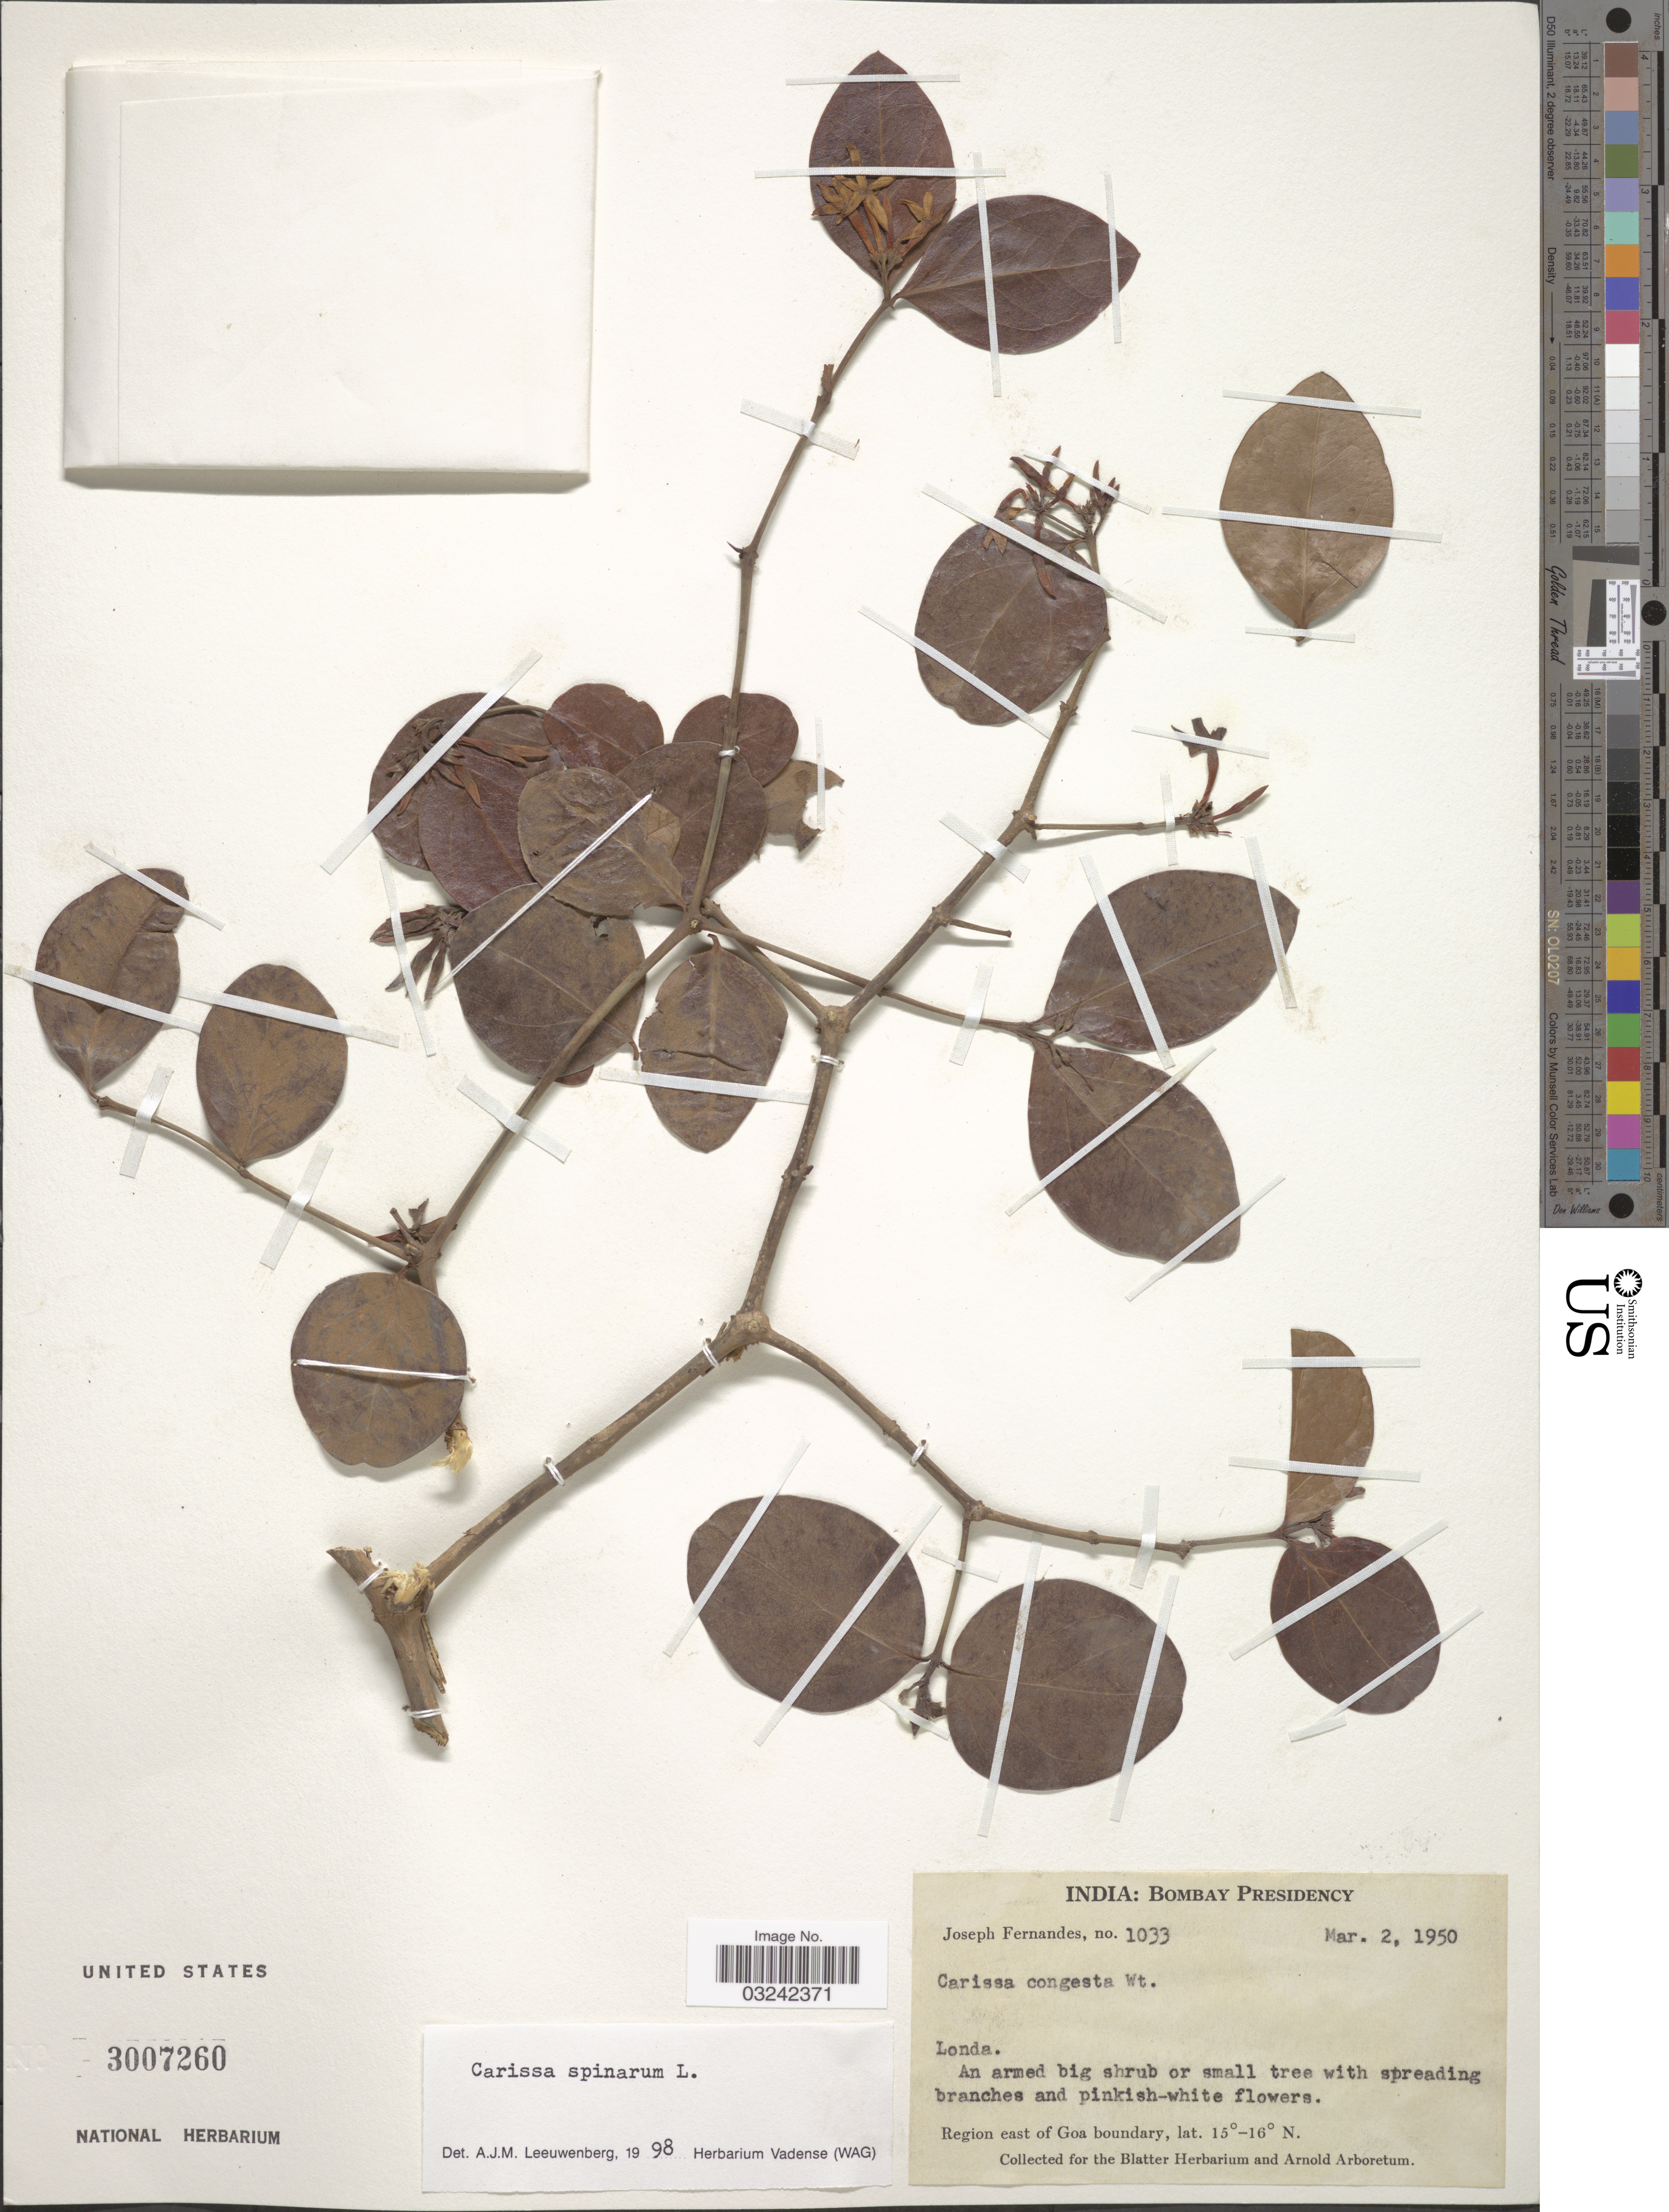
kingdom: Plantae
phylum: Tracheophyta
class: Magnoliopsida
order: Gentianales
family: Apocynaceae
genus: Carissa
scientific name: Carissa spinarum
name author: L.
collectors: J. Fernandes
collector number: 1033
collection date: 1950-03-02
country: India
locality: Bombay Presidency. Region east of Goa boundary. Londa.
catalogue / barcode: US 3007260